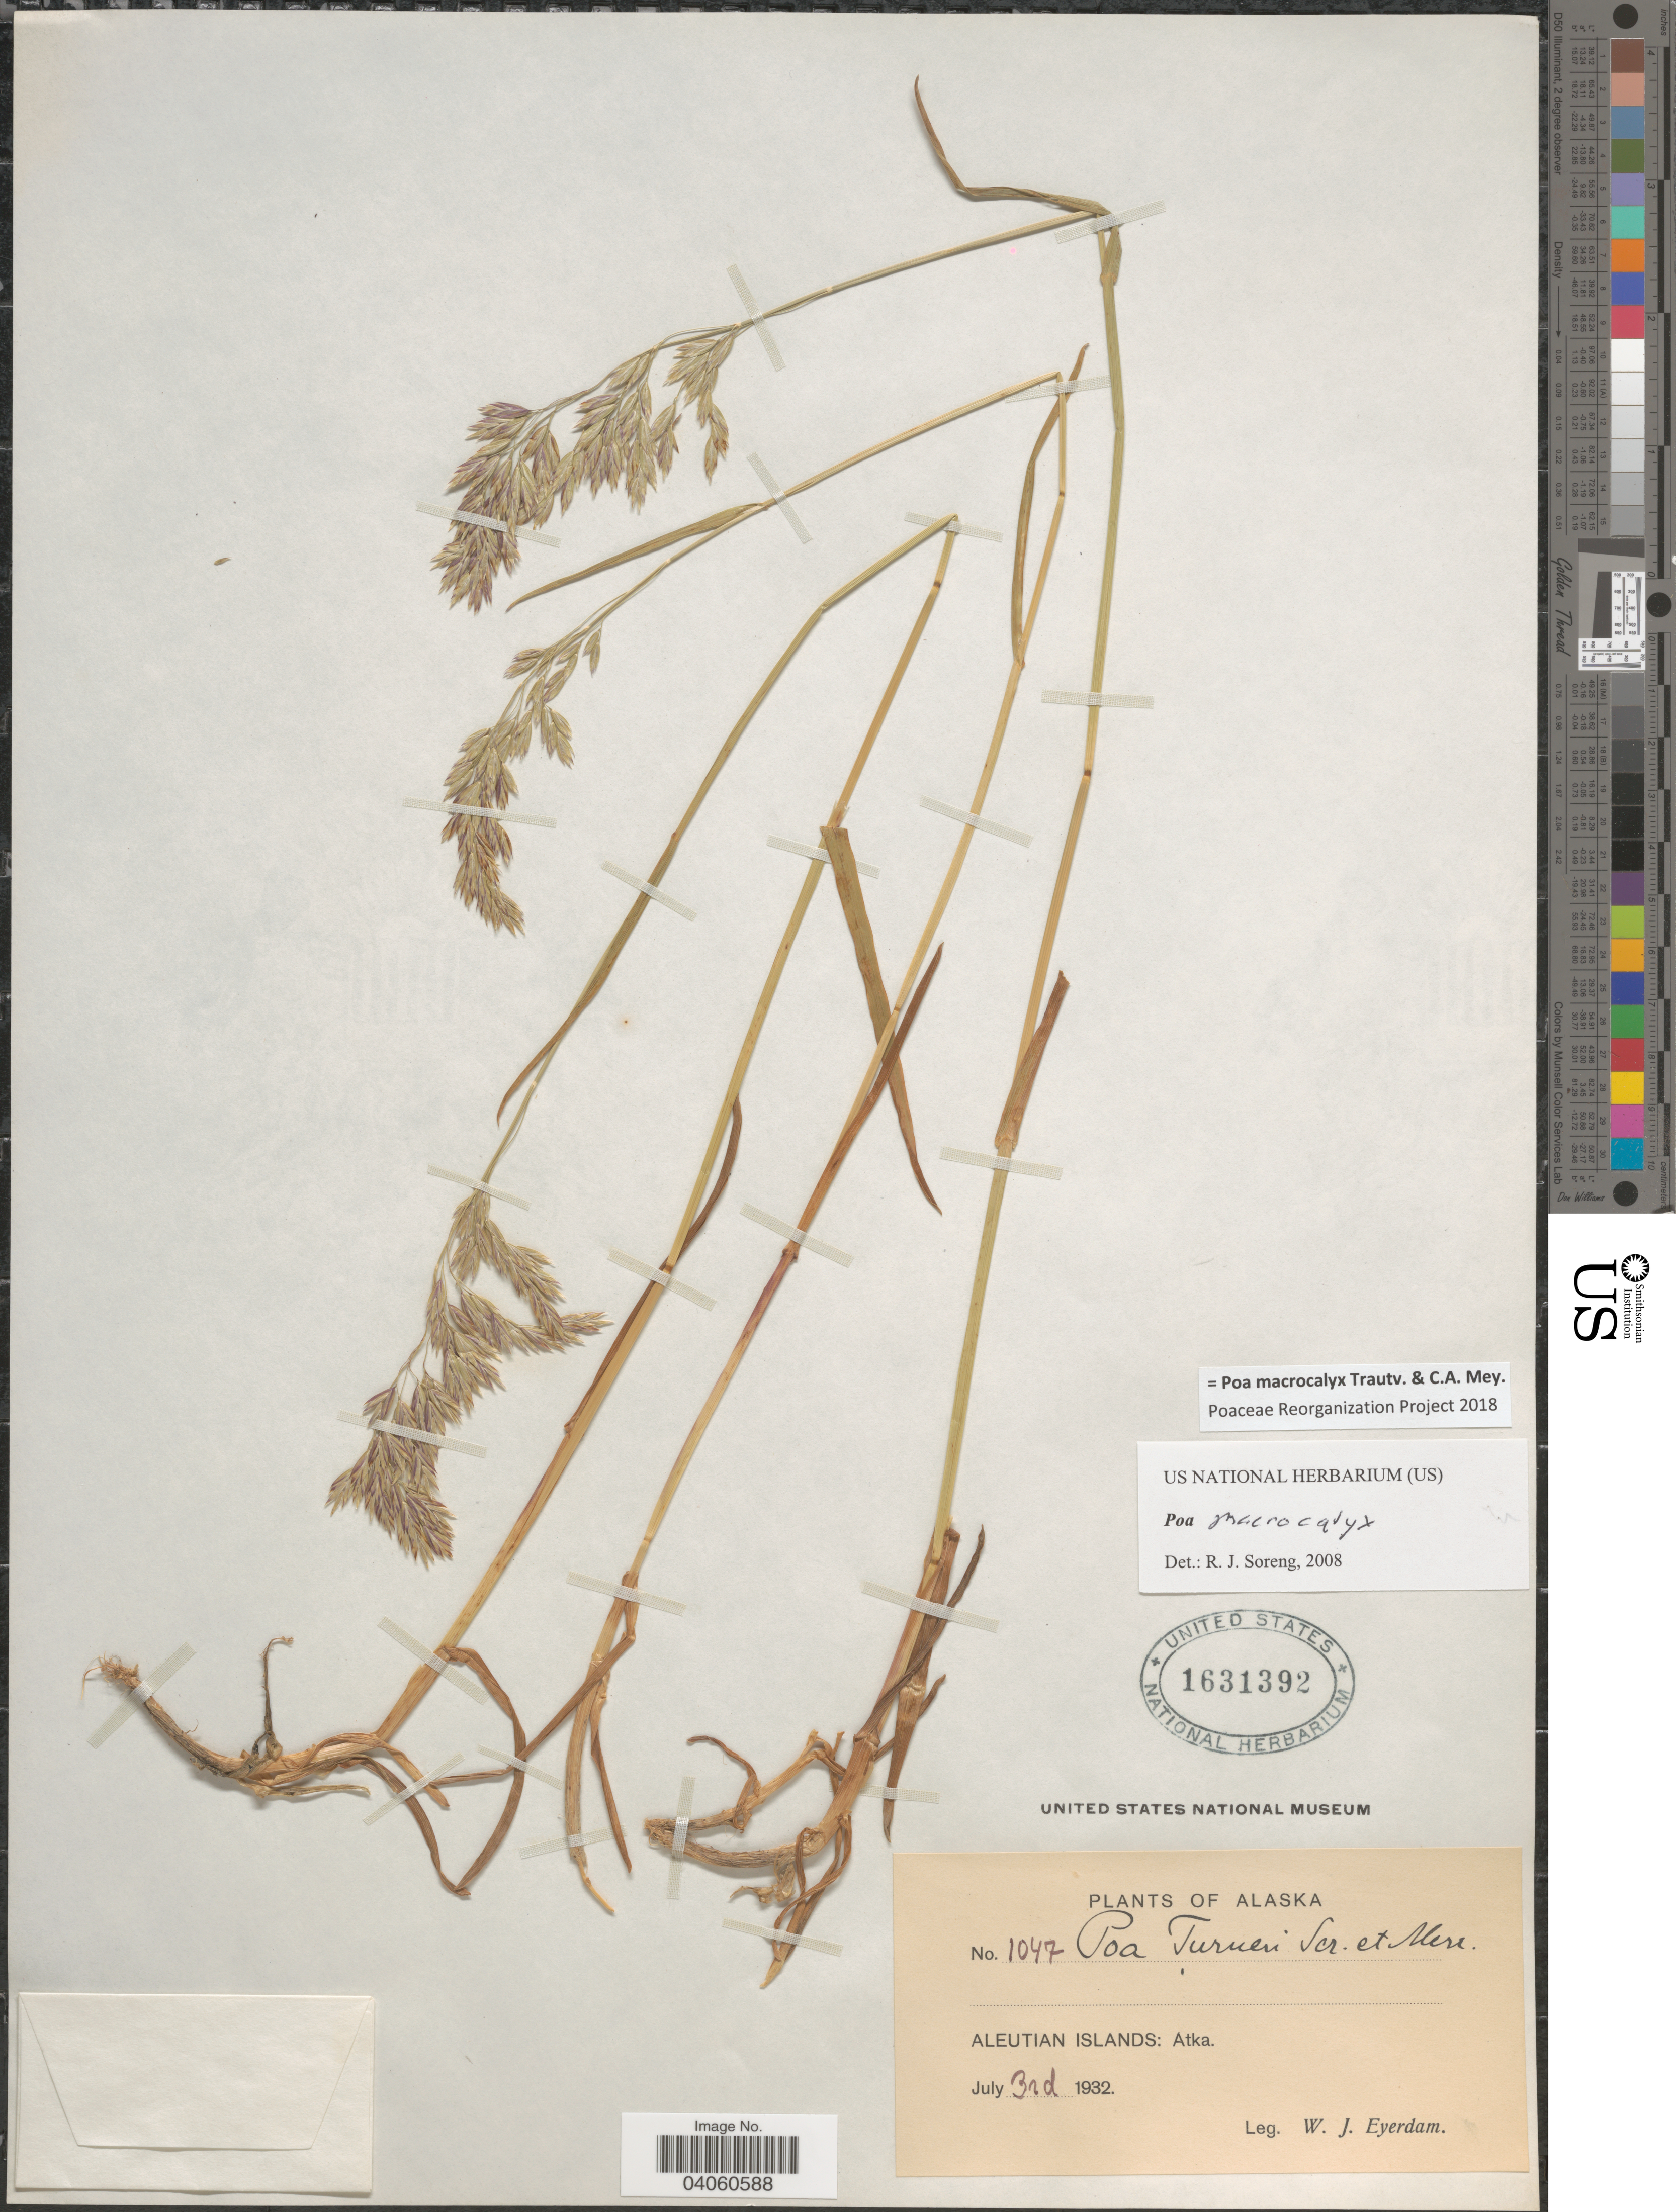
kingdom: Plantae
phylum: Tracheophyta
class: Liliopsida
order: Poales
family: Poaceae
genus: Poa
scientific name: Poa macrocalyx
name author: Trautv. & C.A. Mey.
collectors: W. J. Eyerdam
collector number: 1047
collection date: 1932-07-03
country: United States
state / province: Alaska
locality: Aleutian Islands: Atka.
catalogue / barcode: US 1631392